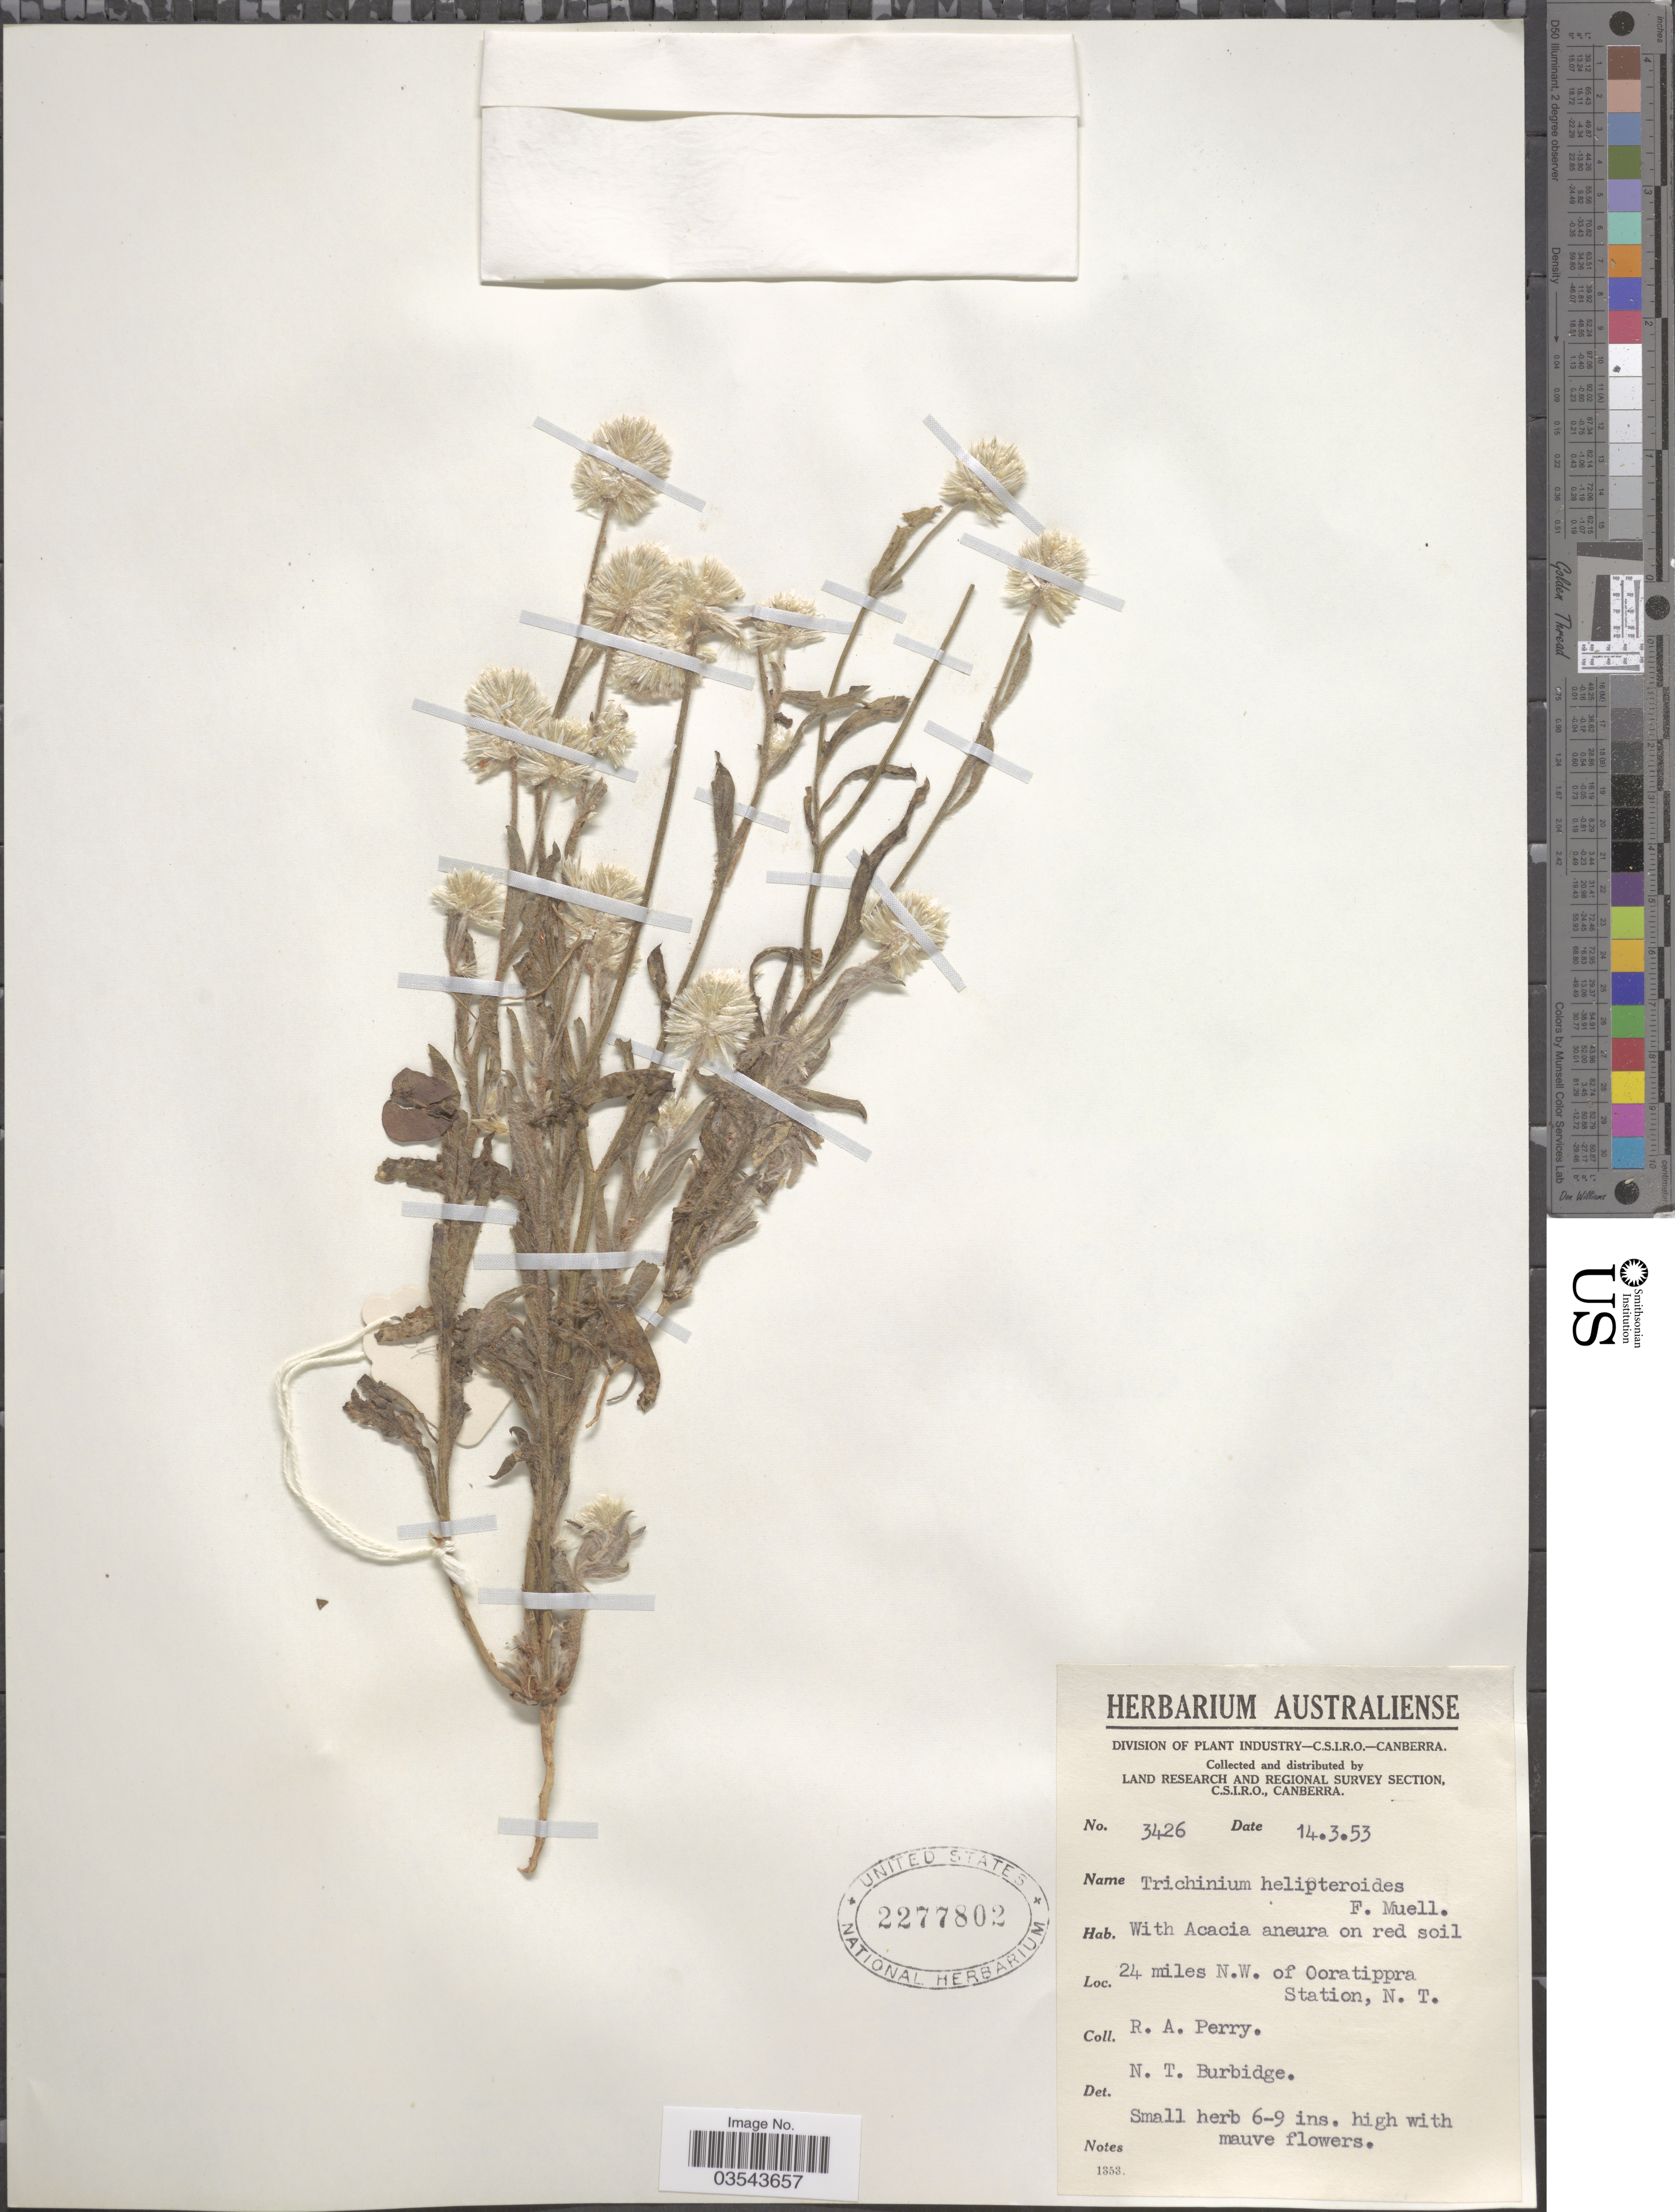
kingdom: Plantae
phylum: Tracheophyta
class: Magnoliopsida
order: Caryophyllales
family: Amaranthaceae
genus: Ptilotus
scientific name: Ptilotus helipteroides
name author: F. Muell.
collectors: Perry, R. A.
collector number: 3426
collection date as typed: Transcribed d/m/y: 14/3/53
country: Australia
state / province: Northern Territory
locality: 24 miles N.W. of Ooratippta Station, N.T.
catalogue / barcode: US 2277802